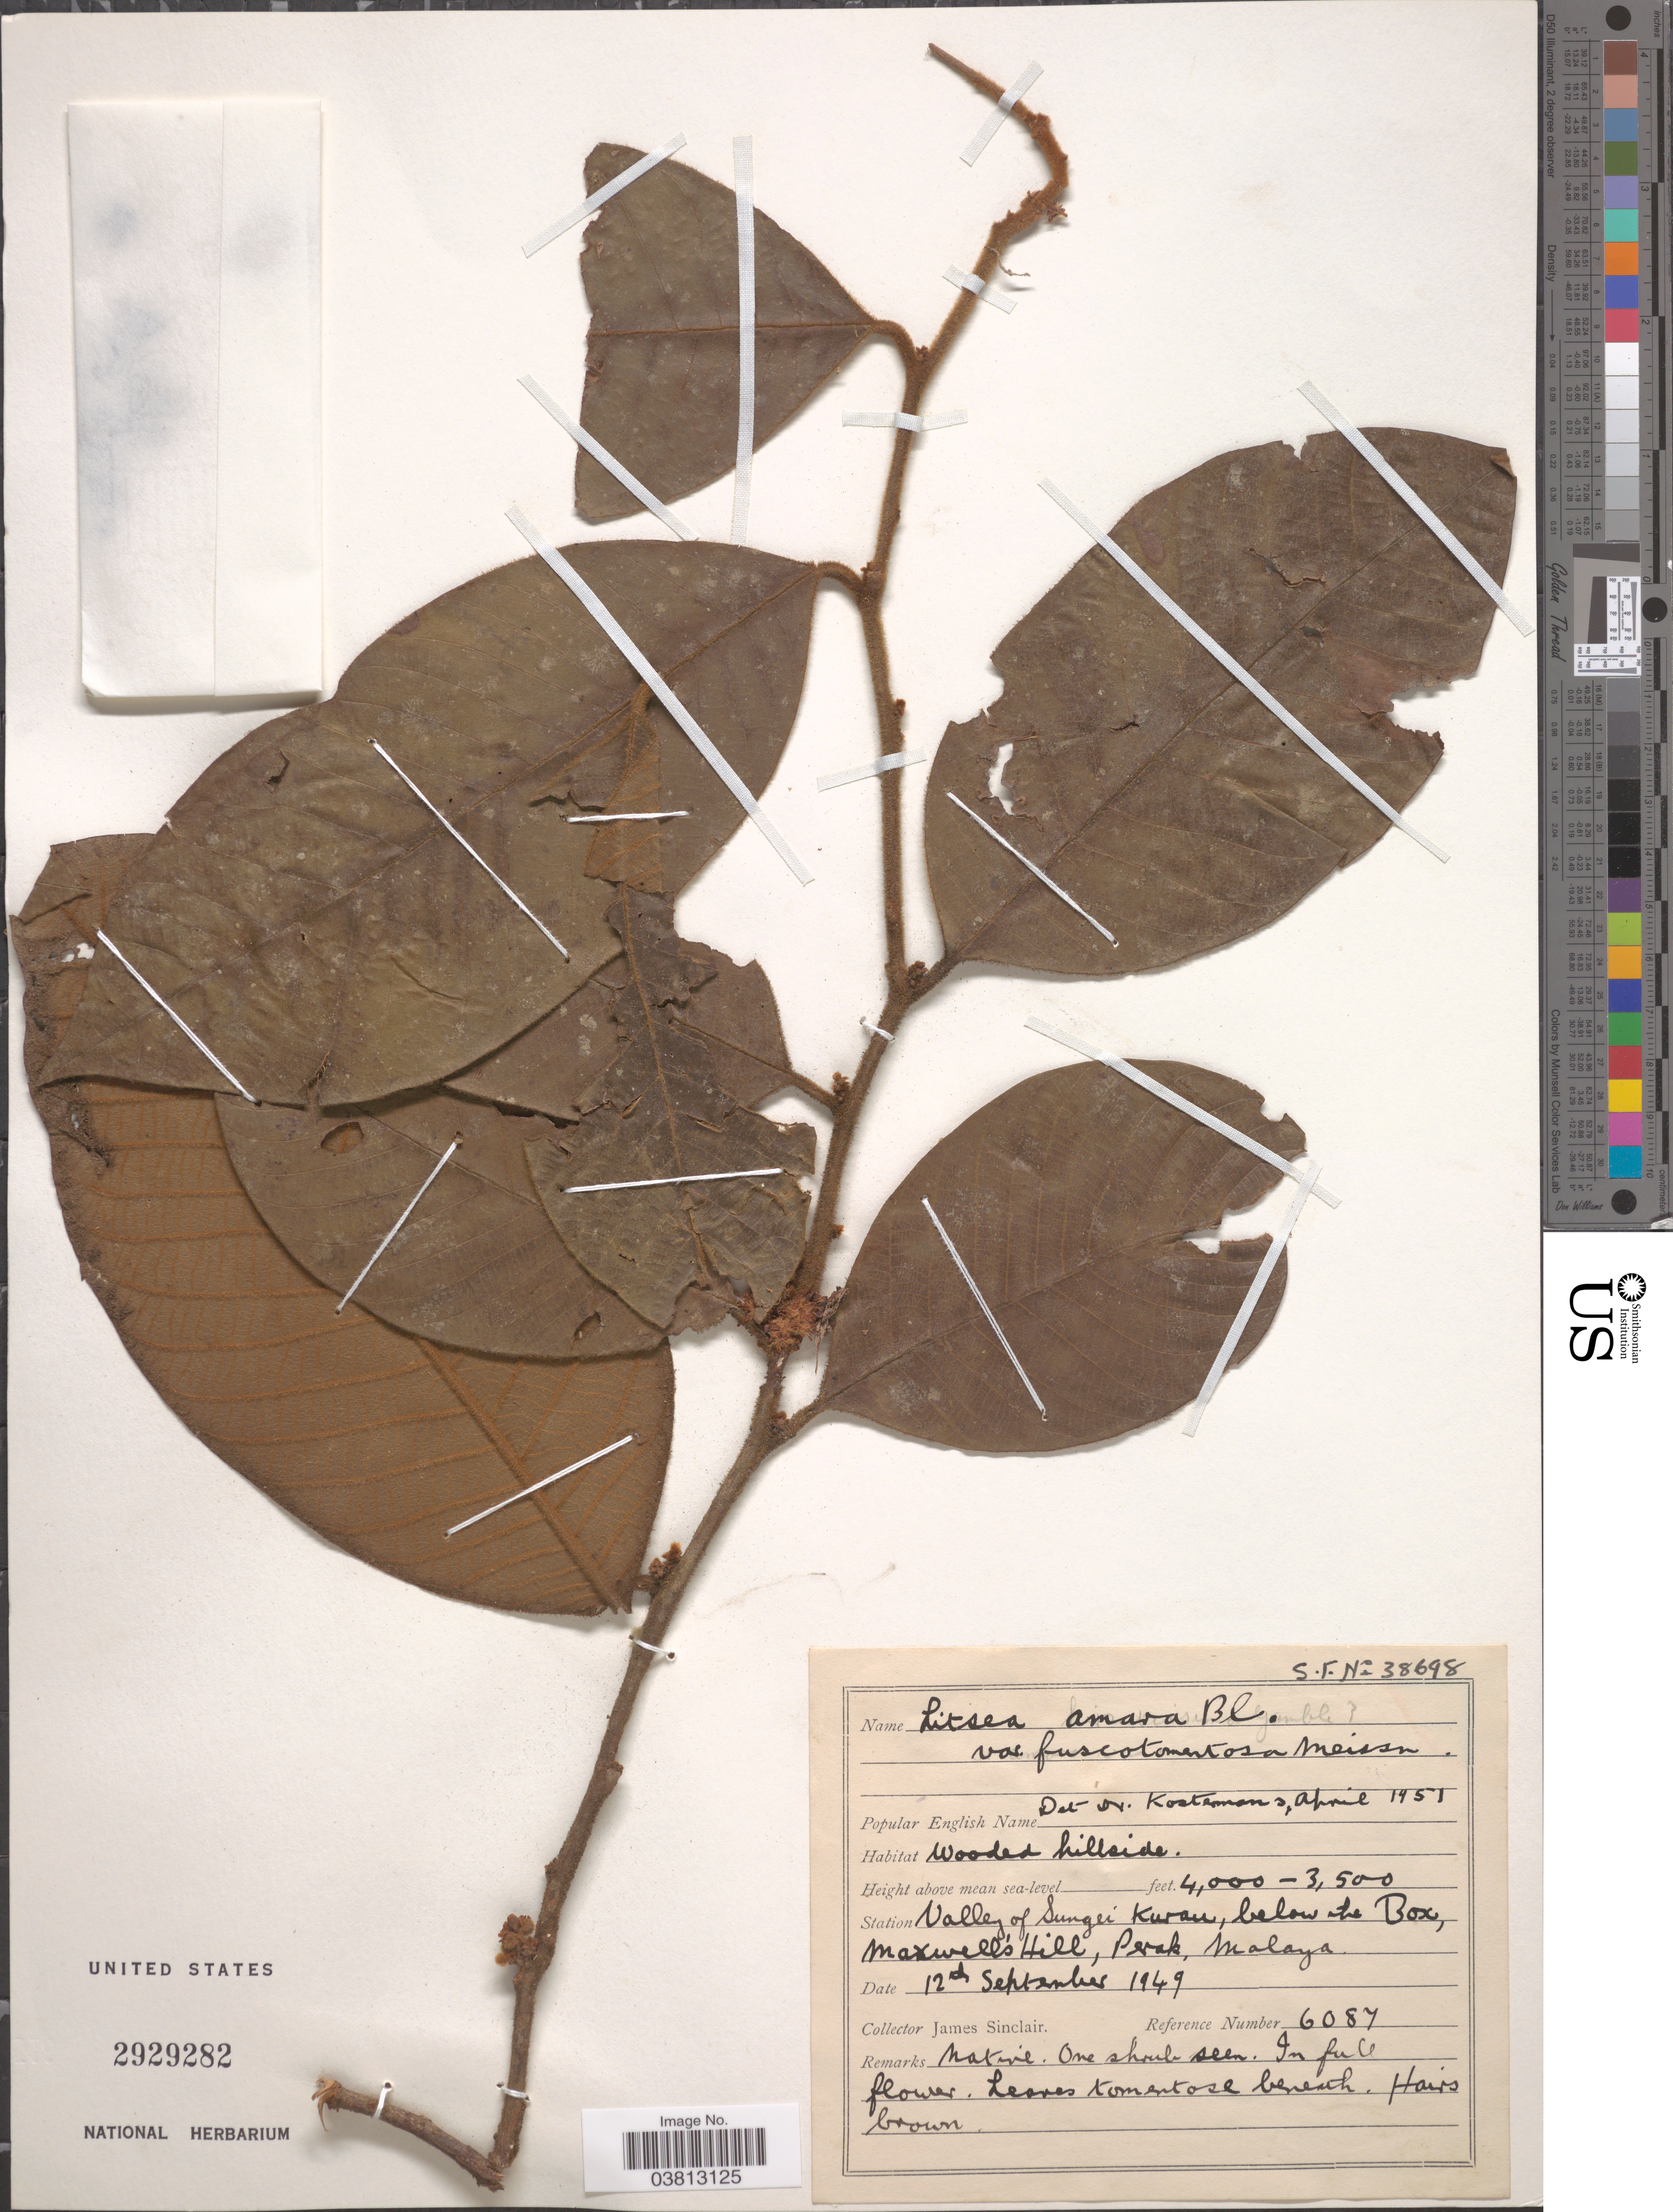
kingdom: Plantae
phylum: Tracheophyta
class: Magnoliopsida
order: Laurales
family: Lauraceae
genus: Litsea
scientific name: Litsea amara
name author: Blume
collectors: J. Sinclair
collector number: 6087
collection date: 1949-09-12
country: Malaysia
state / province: Perak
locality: Station Valley of Sungei Kurau, below the Box, Maxwell's Hill, Malaya.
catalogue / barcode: US 2929282